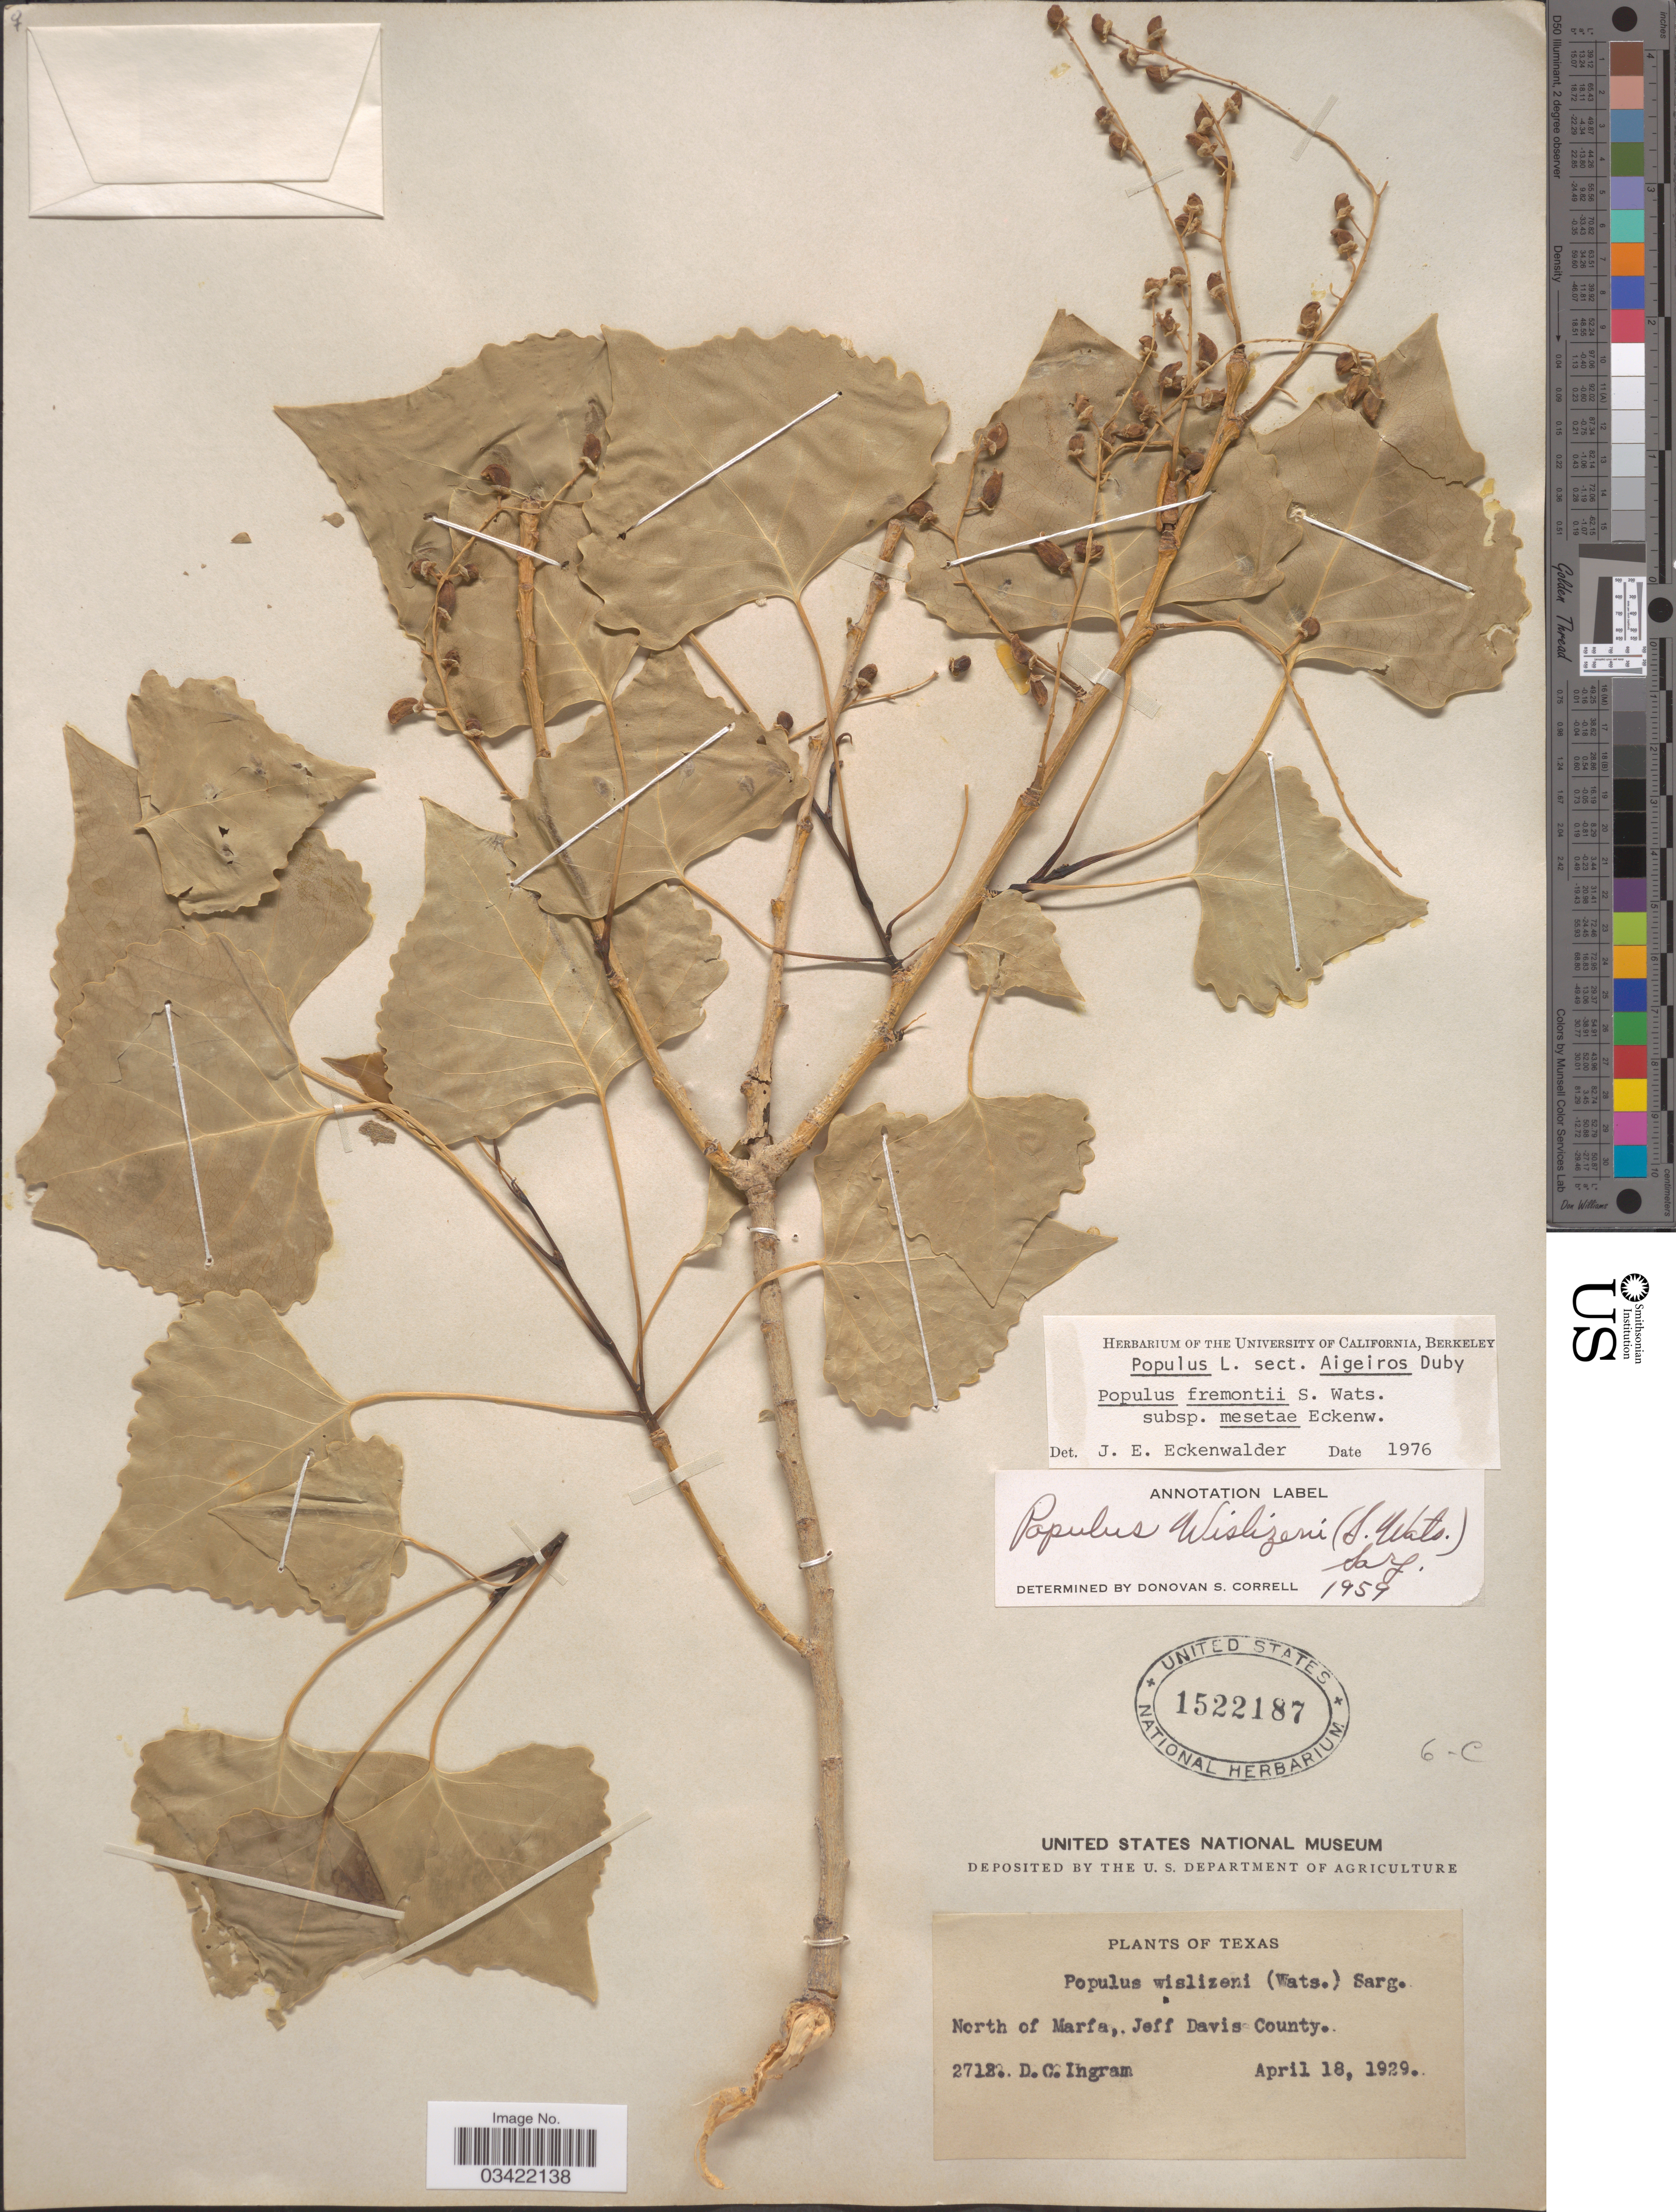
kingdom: Plantae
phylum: Tracheophyta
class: Magnoliopsida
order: Malpighiales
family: Salicaceae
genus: Populus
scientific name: Populus fremontii subsp. mesetae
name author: Eckenw.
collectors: D. C. Ingram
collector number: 2718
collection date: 1929-04-18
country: United States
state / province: Texas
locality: North of María, Jeff Davis County.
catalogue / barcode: US 1522187